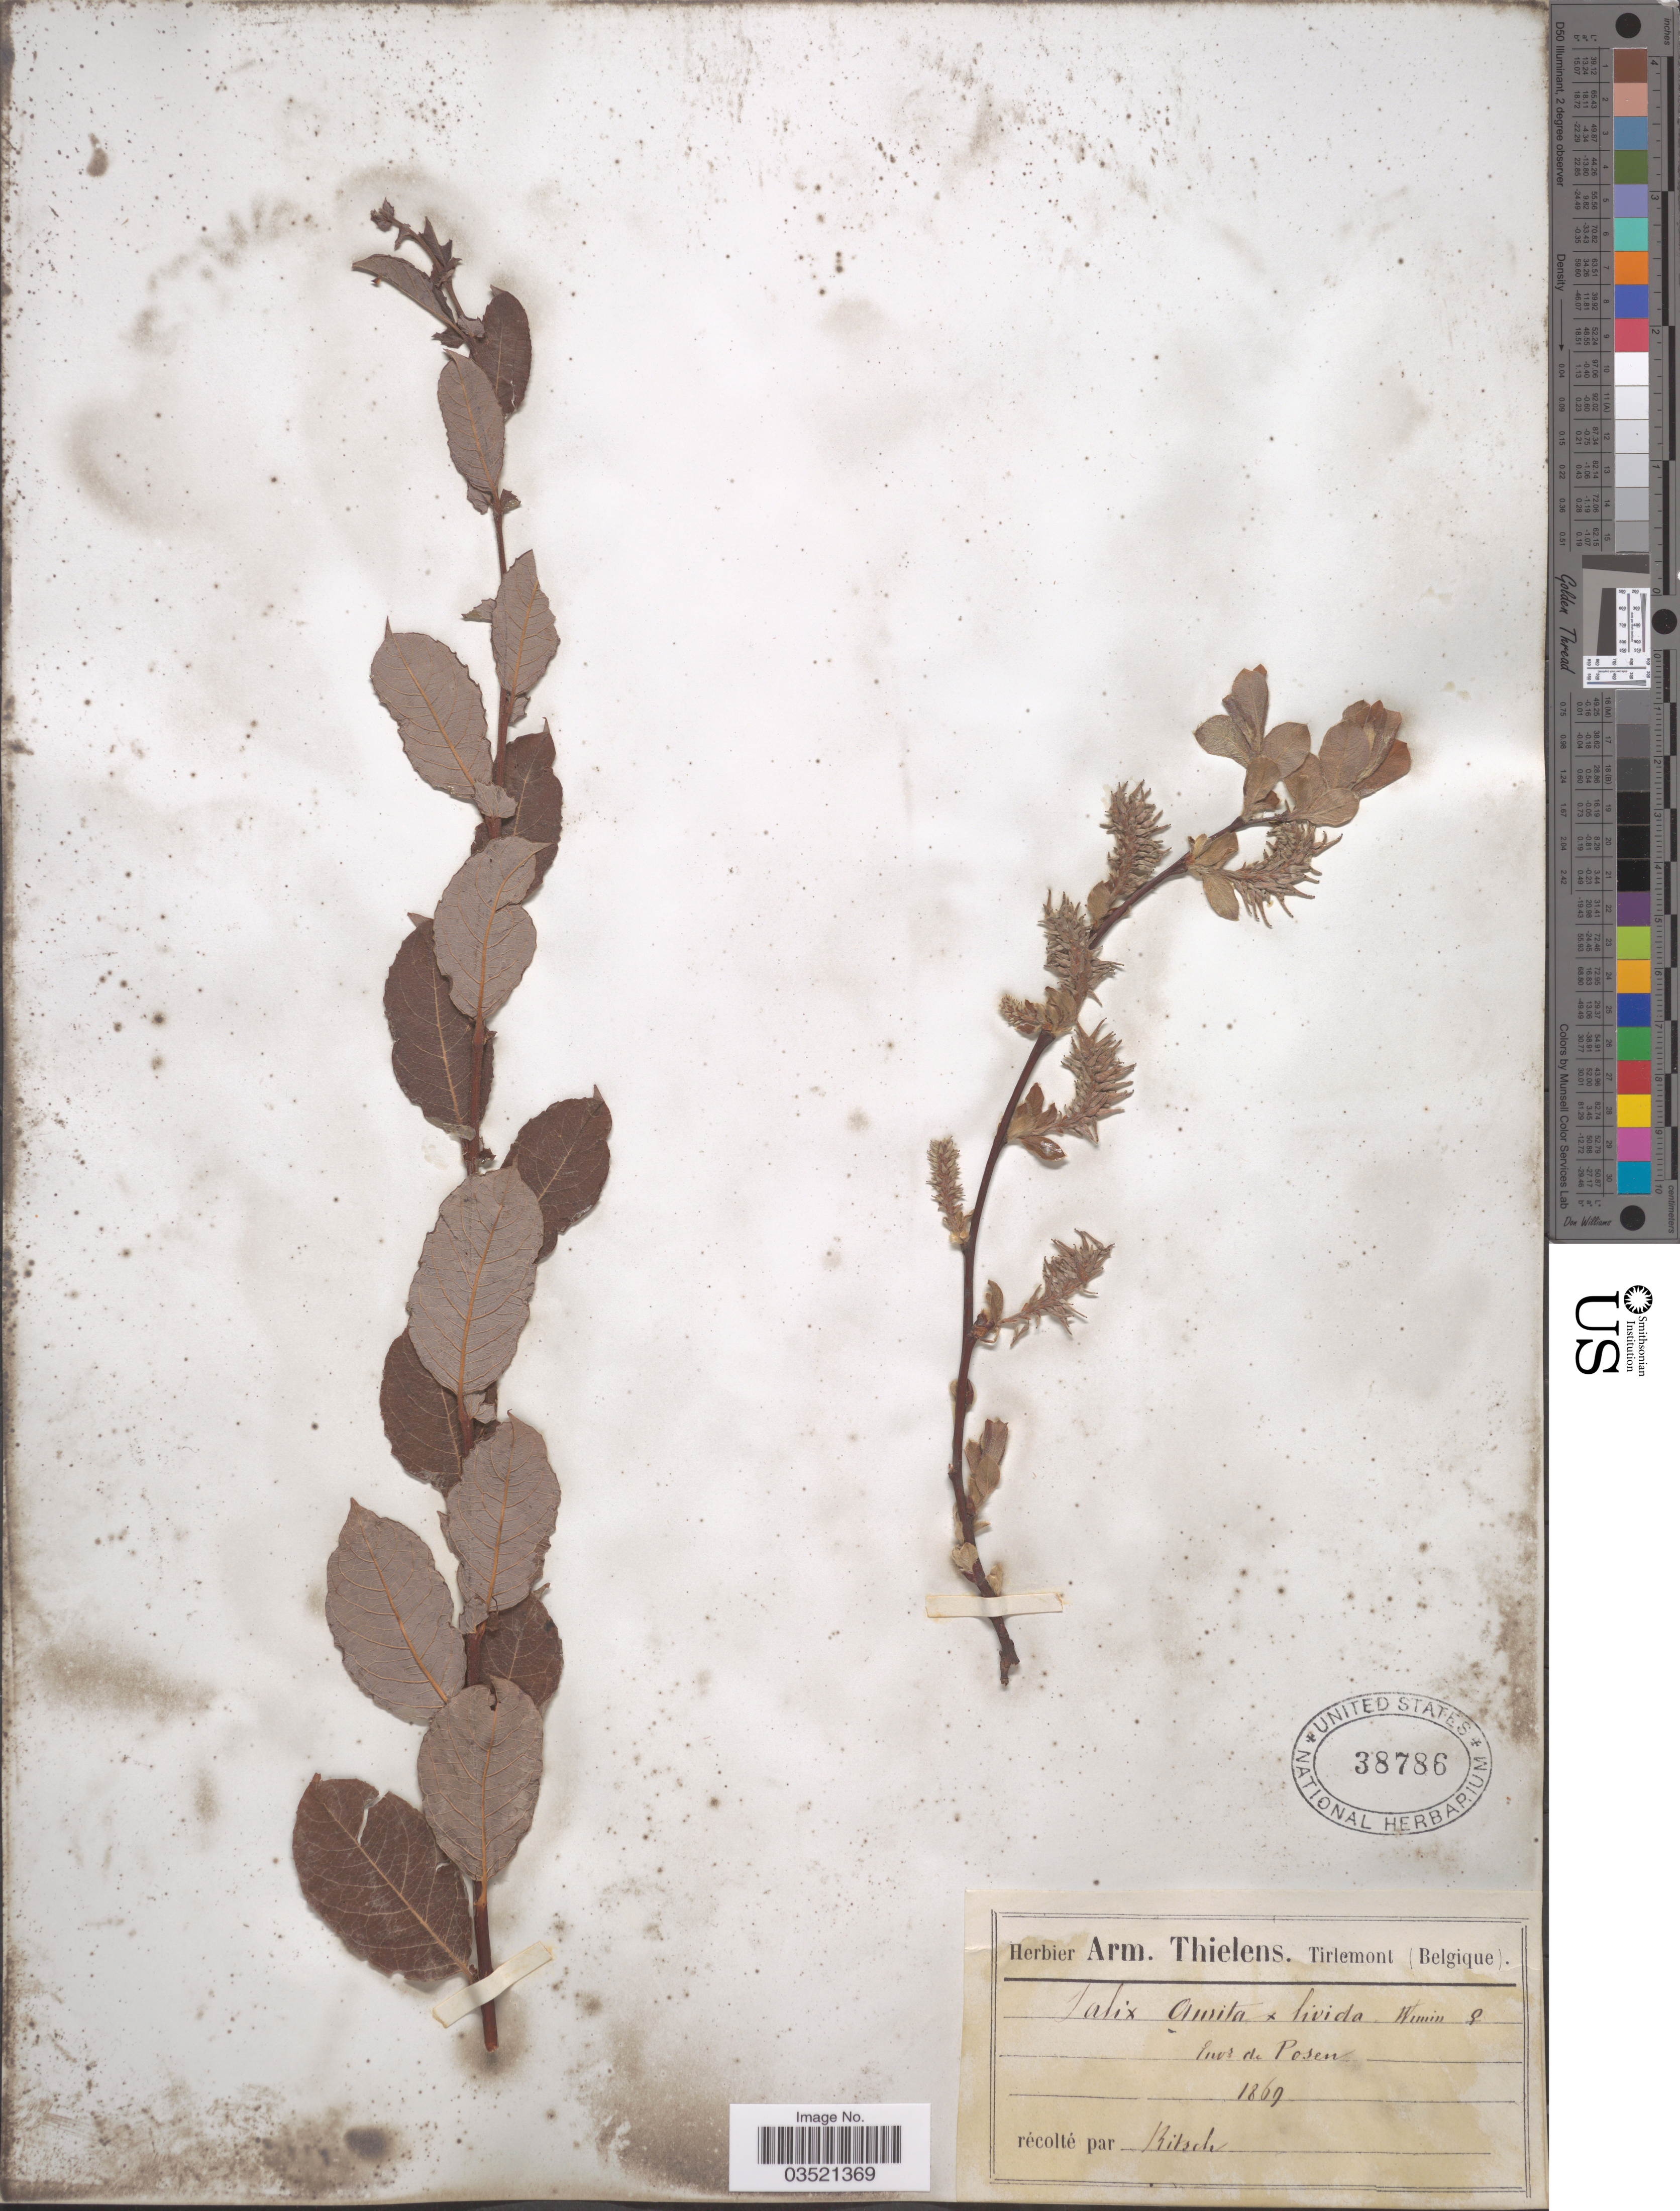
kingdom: Plantae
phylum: Tracheophyta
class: Magnoliopsida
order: Malpighiales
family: Salicaceae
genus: Salix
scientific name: Salix aurita x S. livida Wahlenb.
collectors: -. Fritsch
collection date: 1869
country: Poland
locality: Envs de Posen.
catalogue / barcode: US 38786